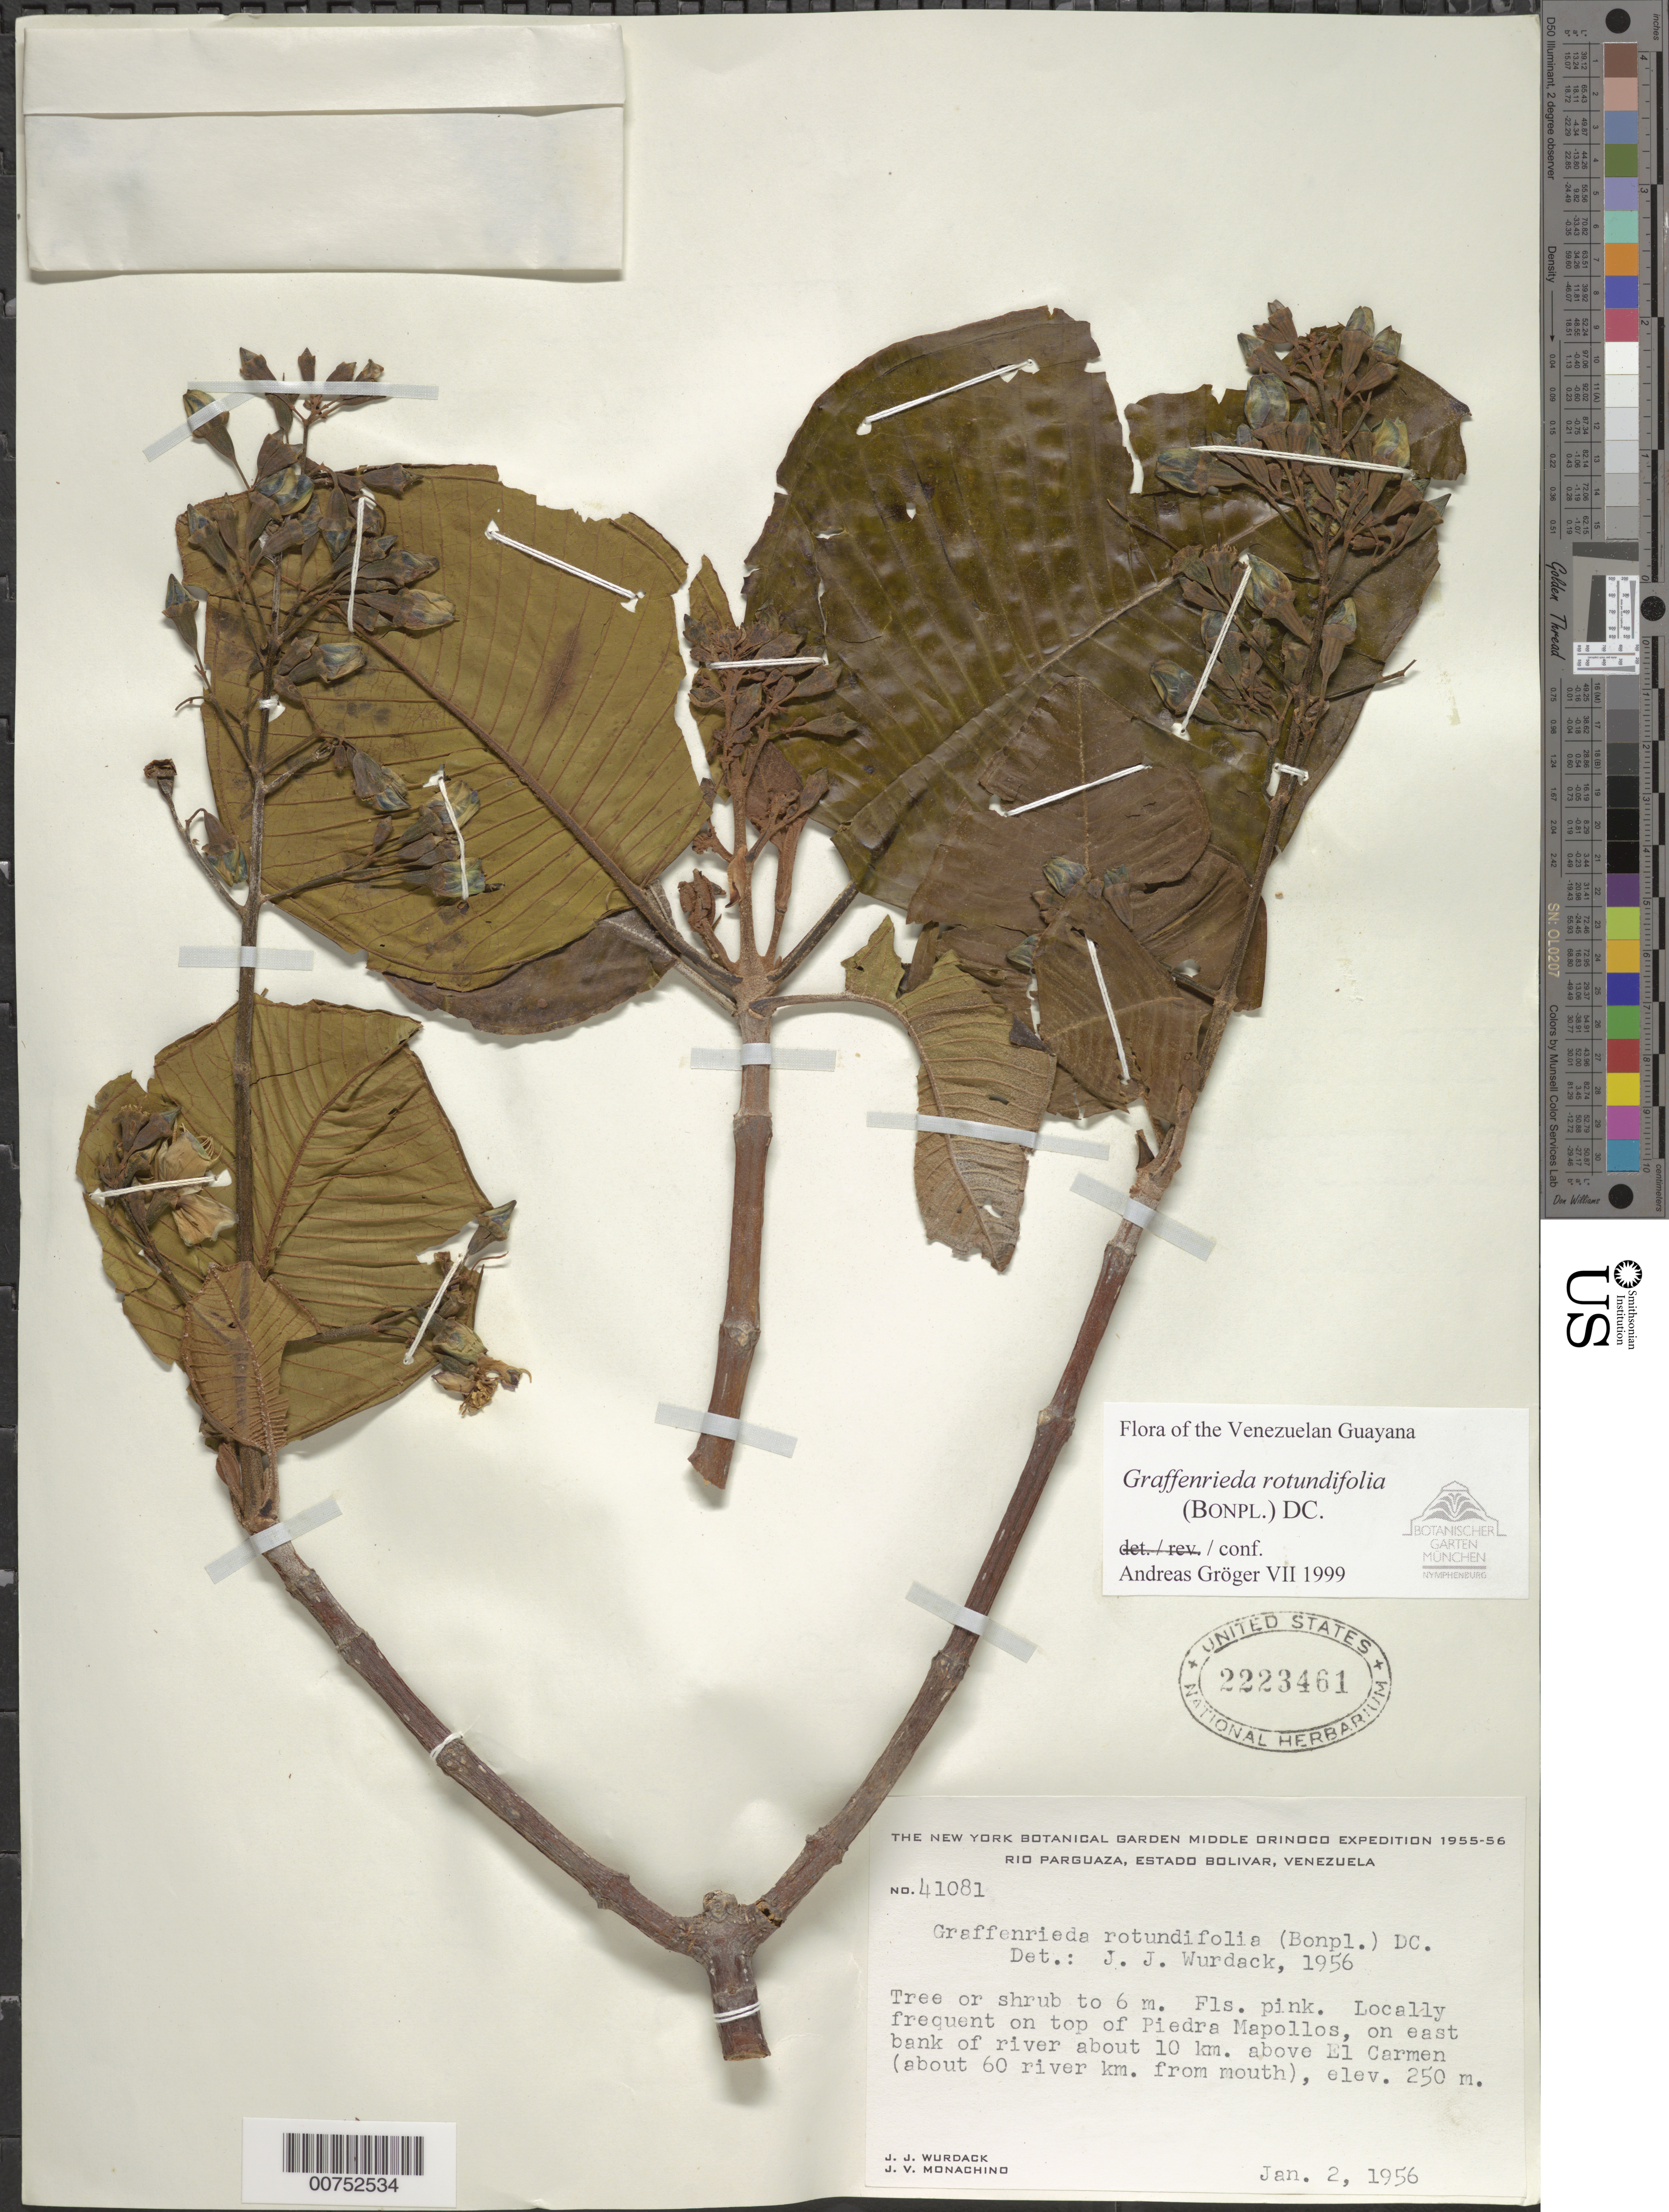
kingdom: Plantae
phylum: Tracheophyta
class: Magnoliopsida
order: Myrtales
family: Melastomataceae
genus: Graffenrieda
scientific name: Graffenrieda rotundifolia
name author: (Bonpl.) DC.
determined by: Gröger, A.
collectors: J. J. Wurdack & J. V. Monachino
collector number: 41081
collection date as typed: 2-Jan-56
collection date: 1956-01-02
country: Venezuela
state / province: Bolívar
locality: Piedra Mapollas, 10 km above El Carmen on Río Parguaza, about 60 km from river mouth, ca. 60 km from mouth.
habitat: Top of piedra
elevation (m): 110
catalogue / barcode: US 2223461